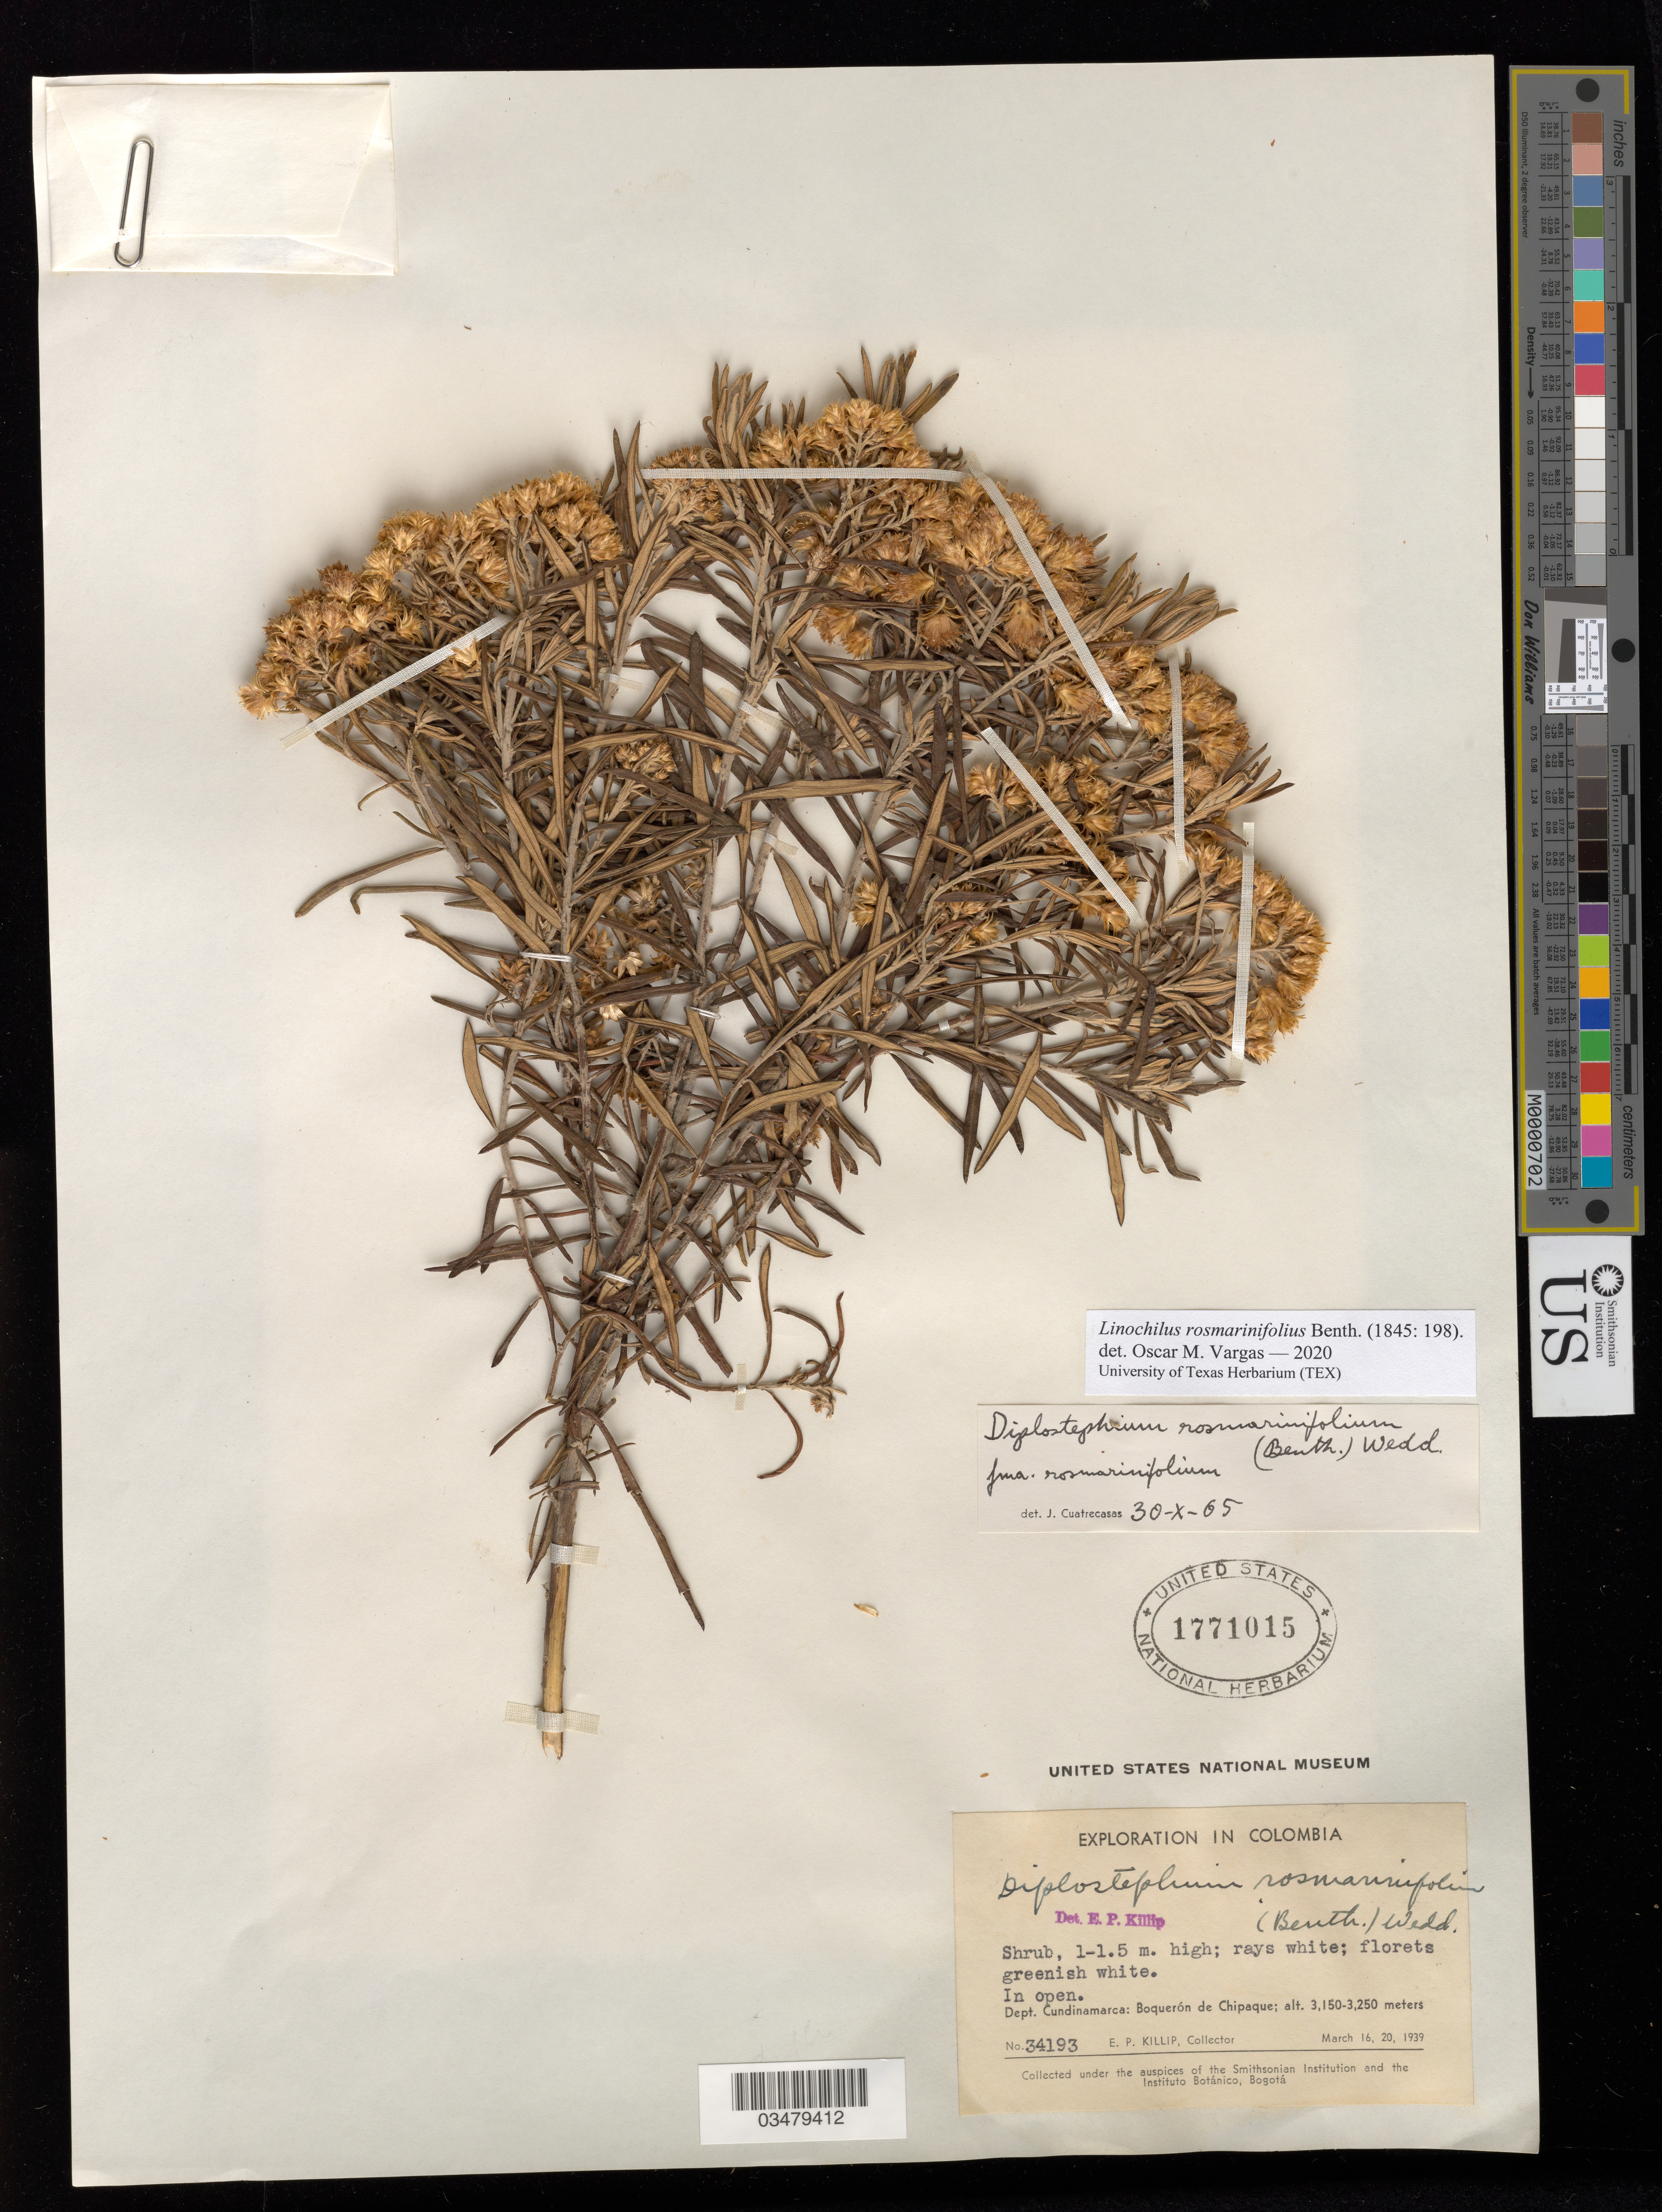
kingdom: Plantae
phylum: Tracheophyta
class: Magnoliopsida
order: Asterales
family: Asteraceae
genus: Linochilus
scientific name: Linochilus rosmarinifolius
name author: Benth.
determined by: Vargas, Oscar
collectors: E. P. Killip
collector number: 34193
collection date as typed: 16 Mar 1939 to 20 Mar 1939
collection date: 1939-03-16/1939-03-20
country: Colombia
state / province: Cundinamarca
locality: Boqueron de Chipaque.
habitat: In open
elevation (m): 3150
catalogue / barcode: US 1771015